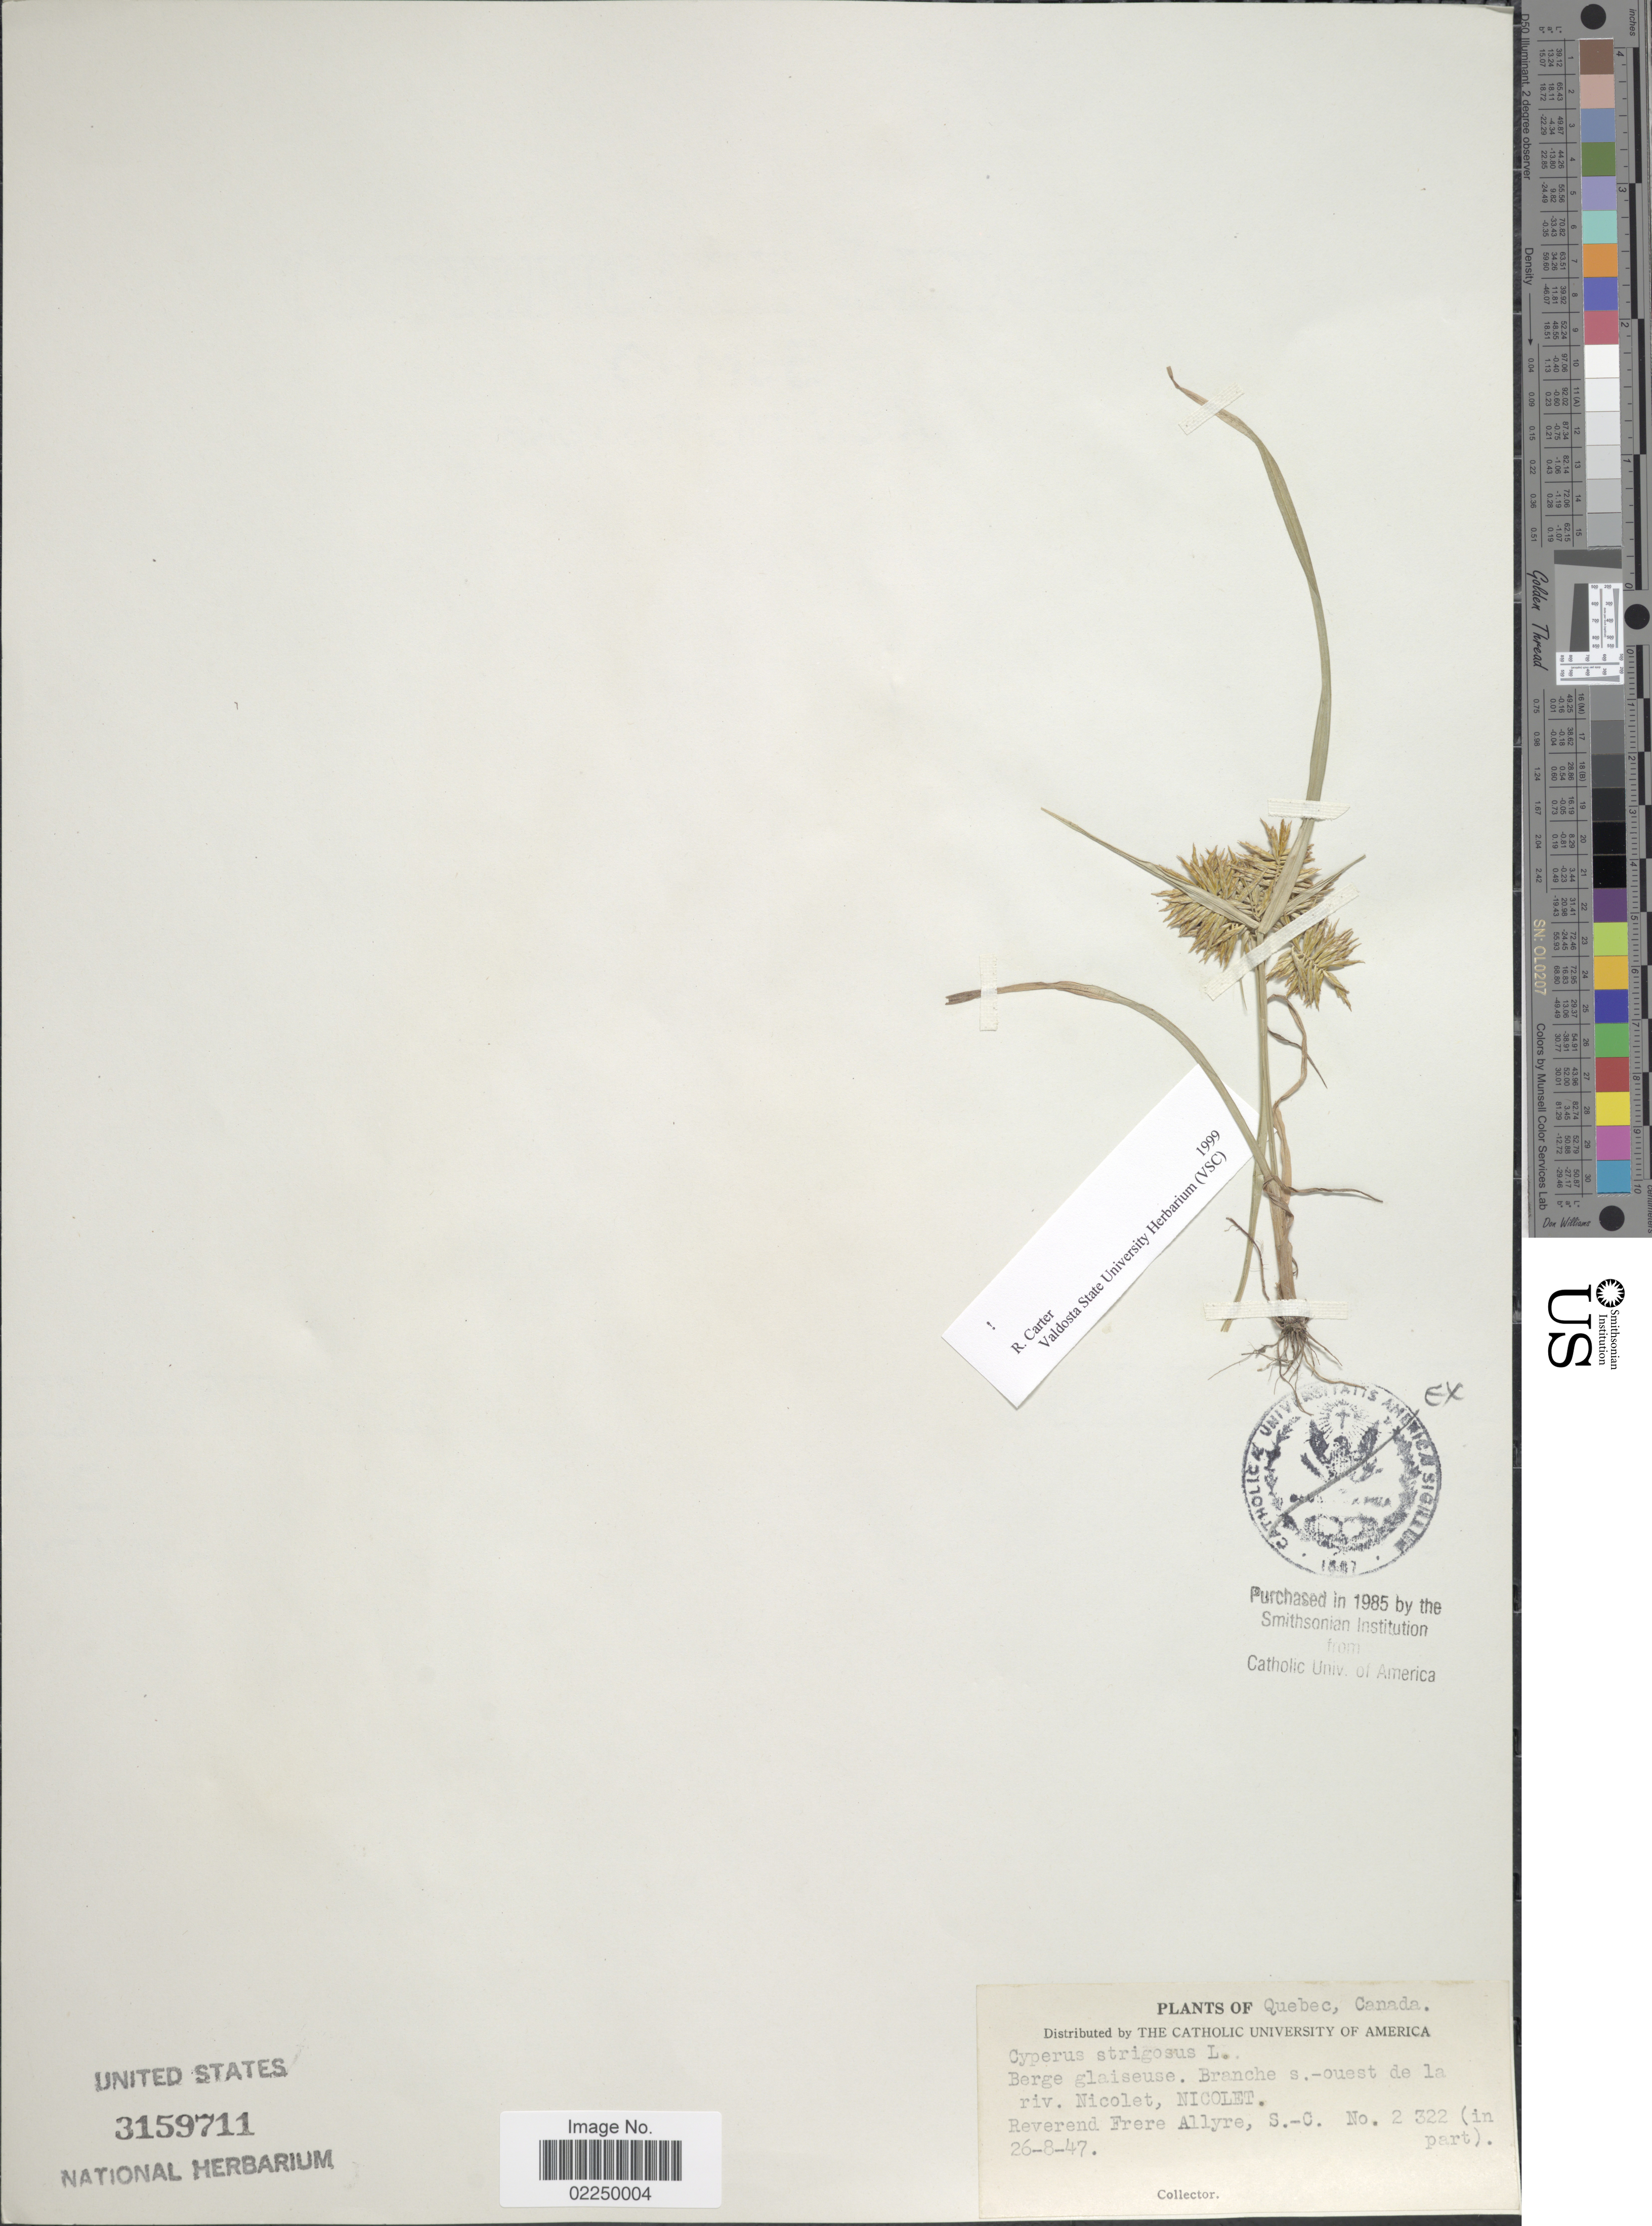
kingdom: Plantae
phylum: Tracheophyta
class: Liliopsida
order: Poales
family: Cyperaceae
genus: Cyperus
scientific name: Cyperus strigosus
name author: L.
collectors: F. Allyre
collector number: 2322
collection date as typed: Transcribed d/m/y: 26/8/47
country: Canada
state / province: Quebec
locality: Branche s.-quest de la riv. Nicolet, Nicolet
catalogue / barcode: US 3159711